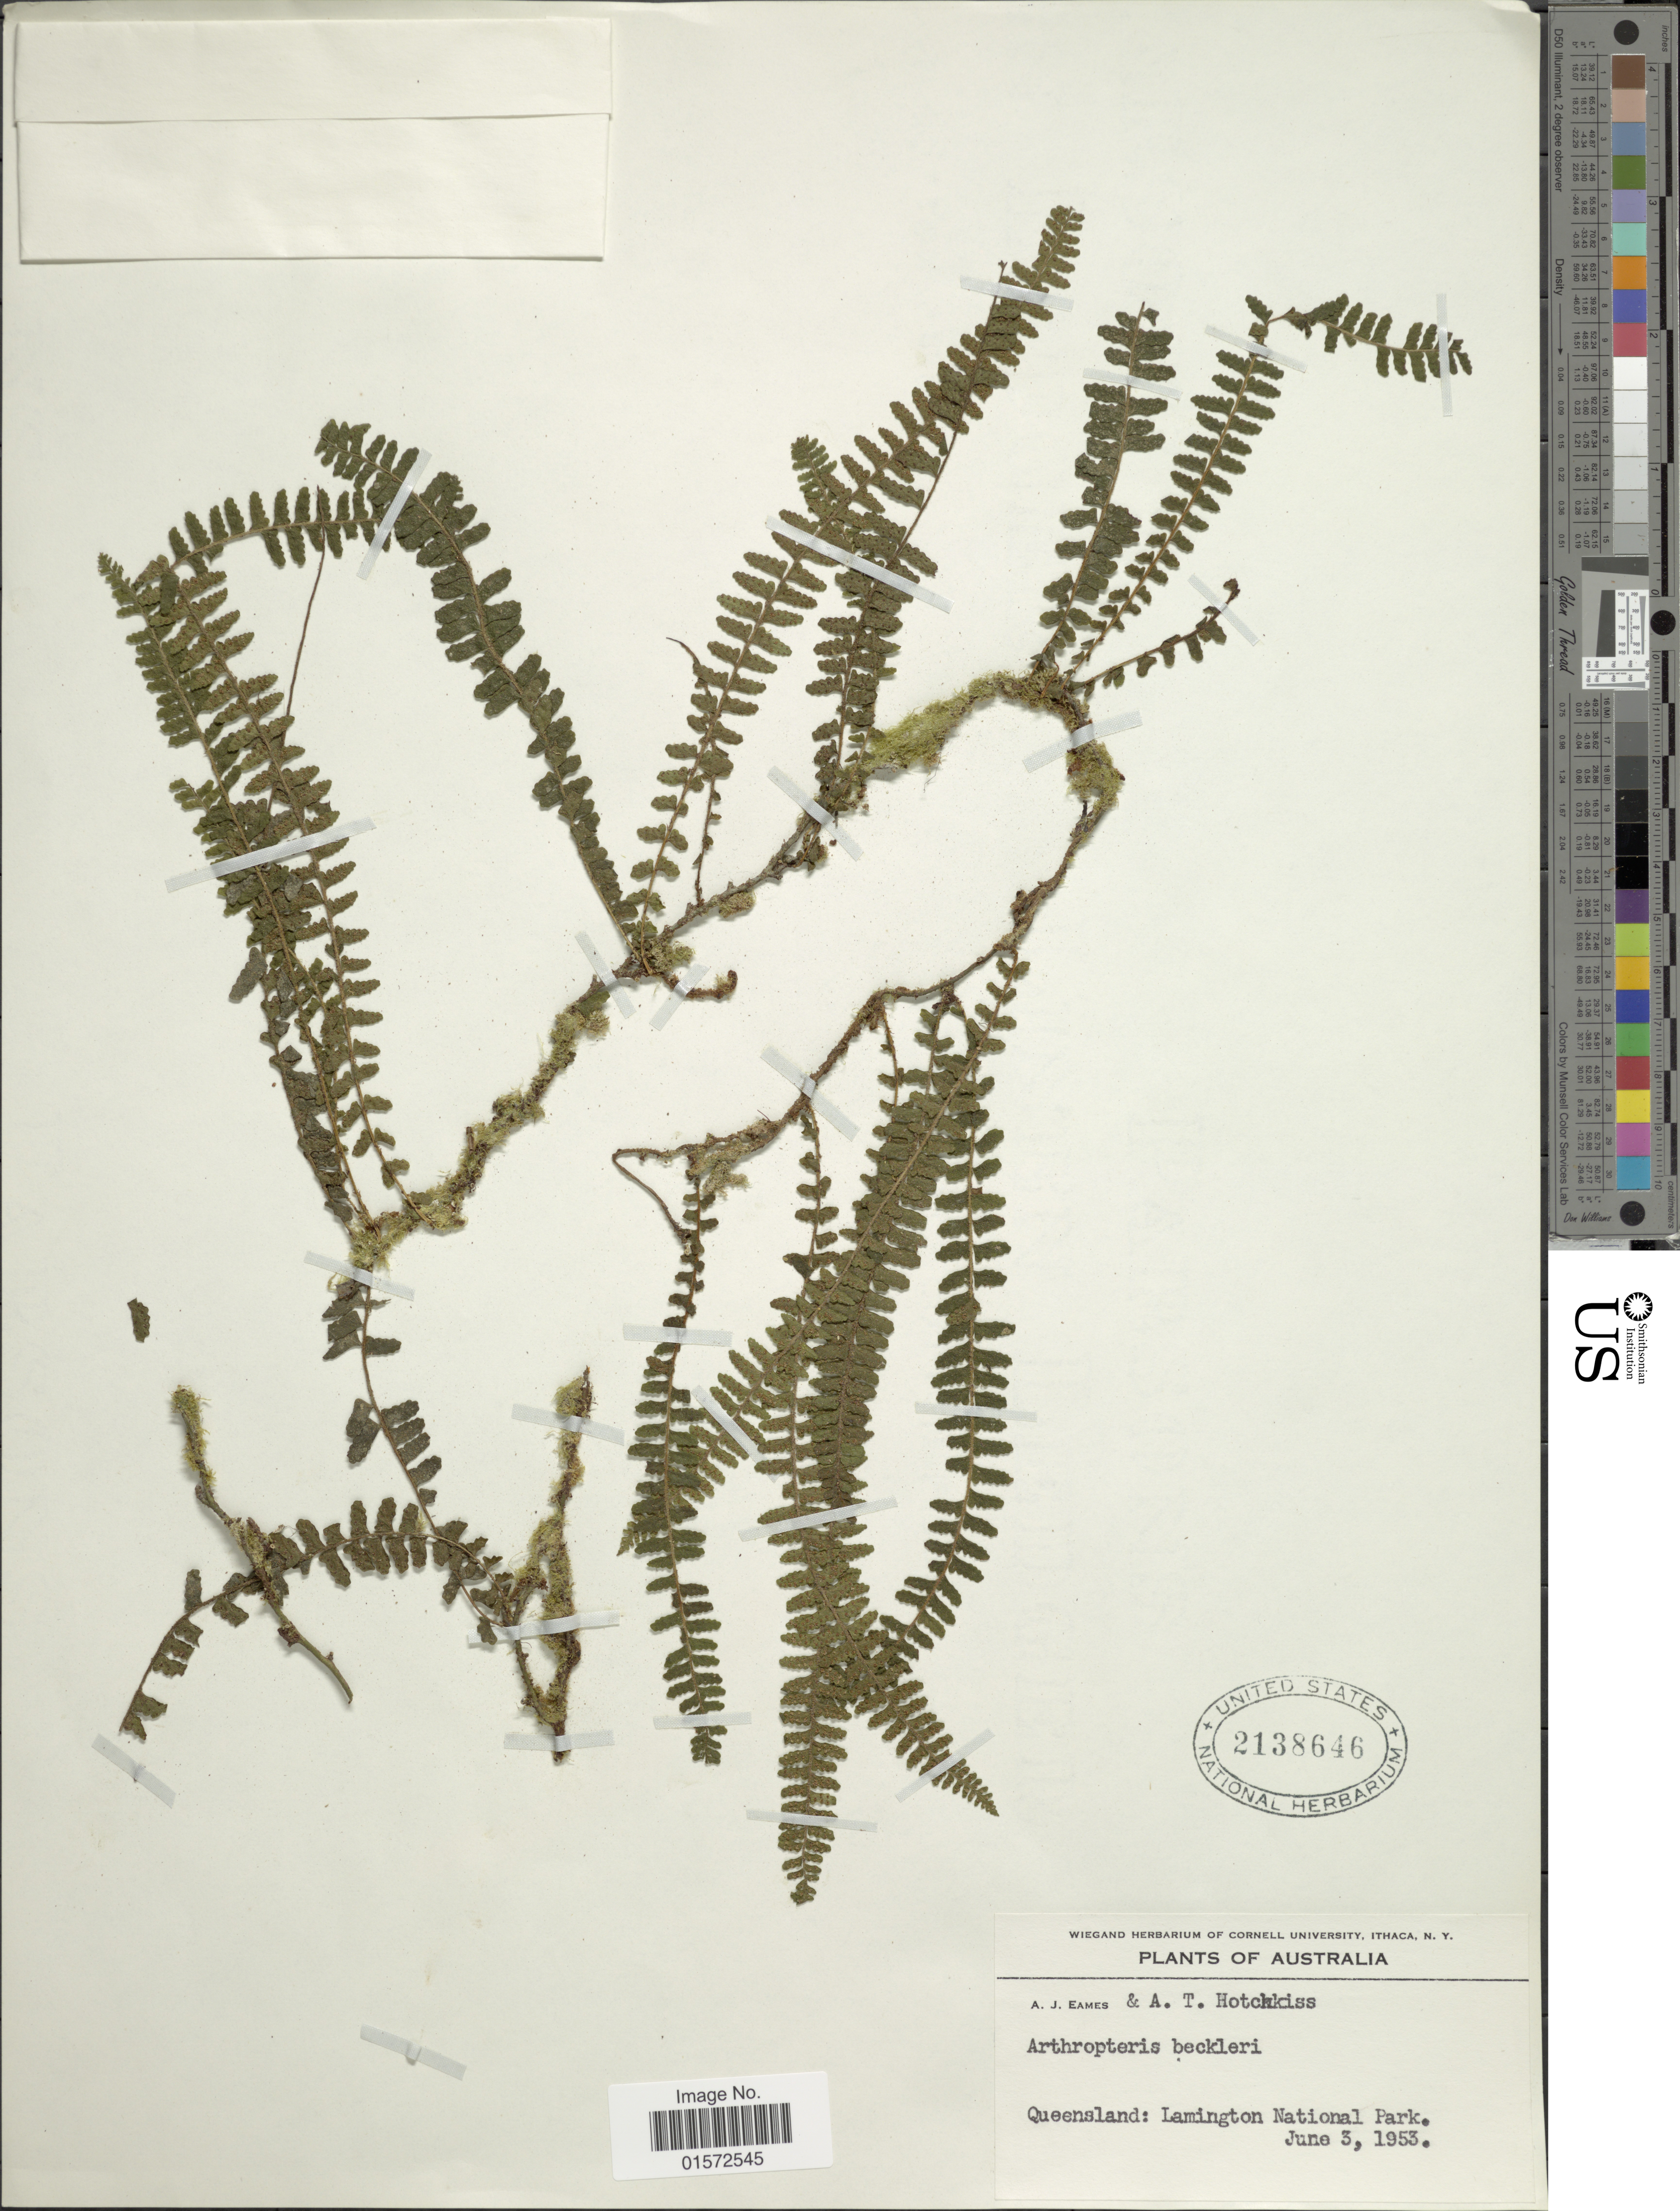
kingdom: Plantae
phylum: Tracheophyta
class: Polypodiopsida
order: Polypodiales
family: Tectariaceae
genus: Arthropteris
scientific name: Arthropteris beckleri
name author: (Hook.) Mett.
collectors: A. J. Eames & A. Hotchkiss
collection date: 1953-06-03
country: Australia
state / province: Queensland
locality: Queensland, Lamington nation Park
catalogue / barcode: US 2138646